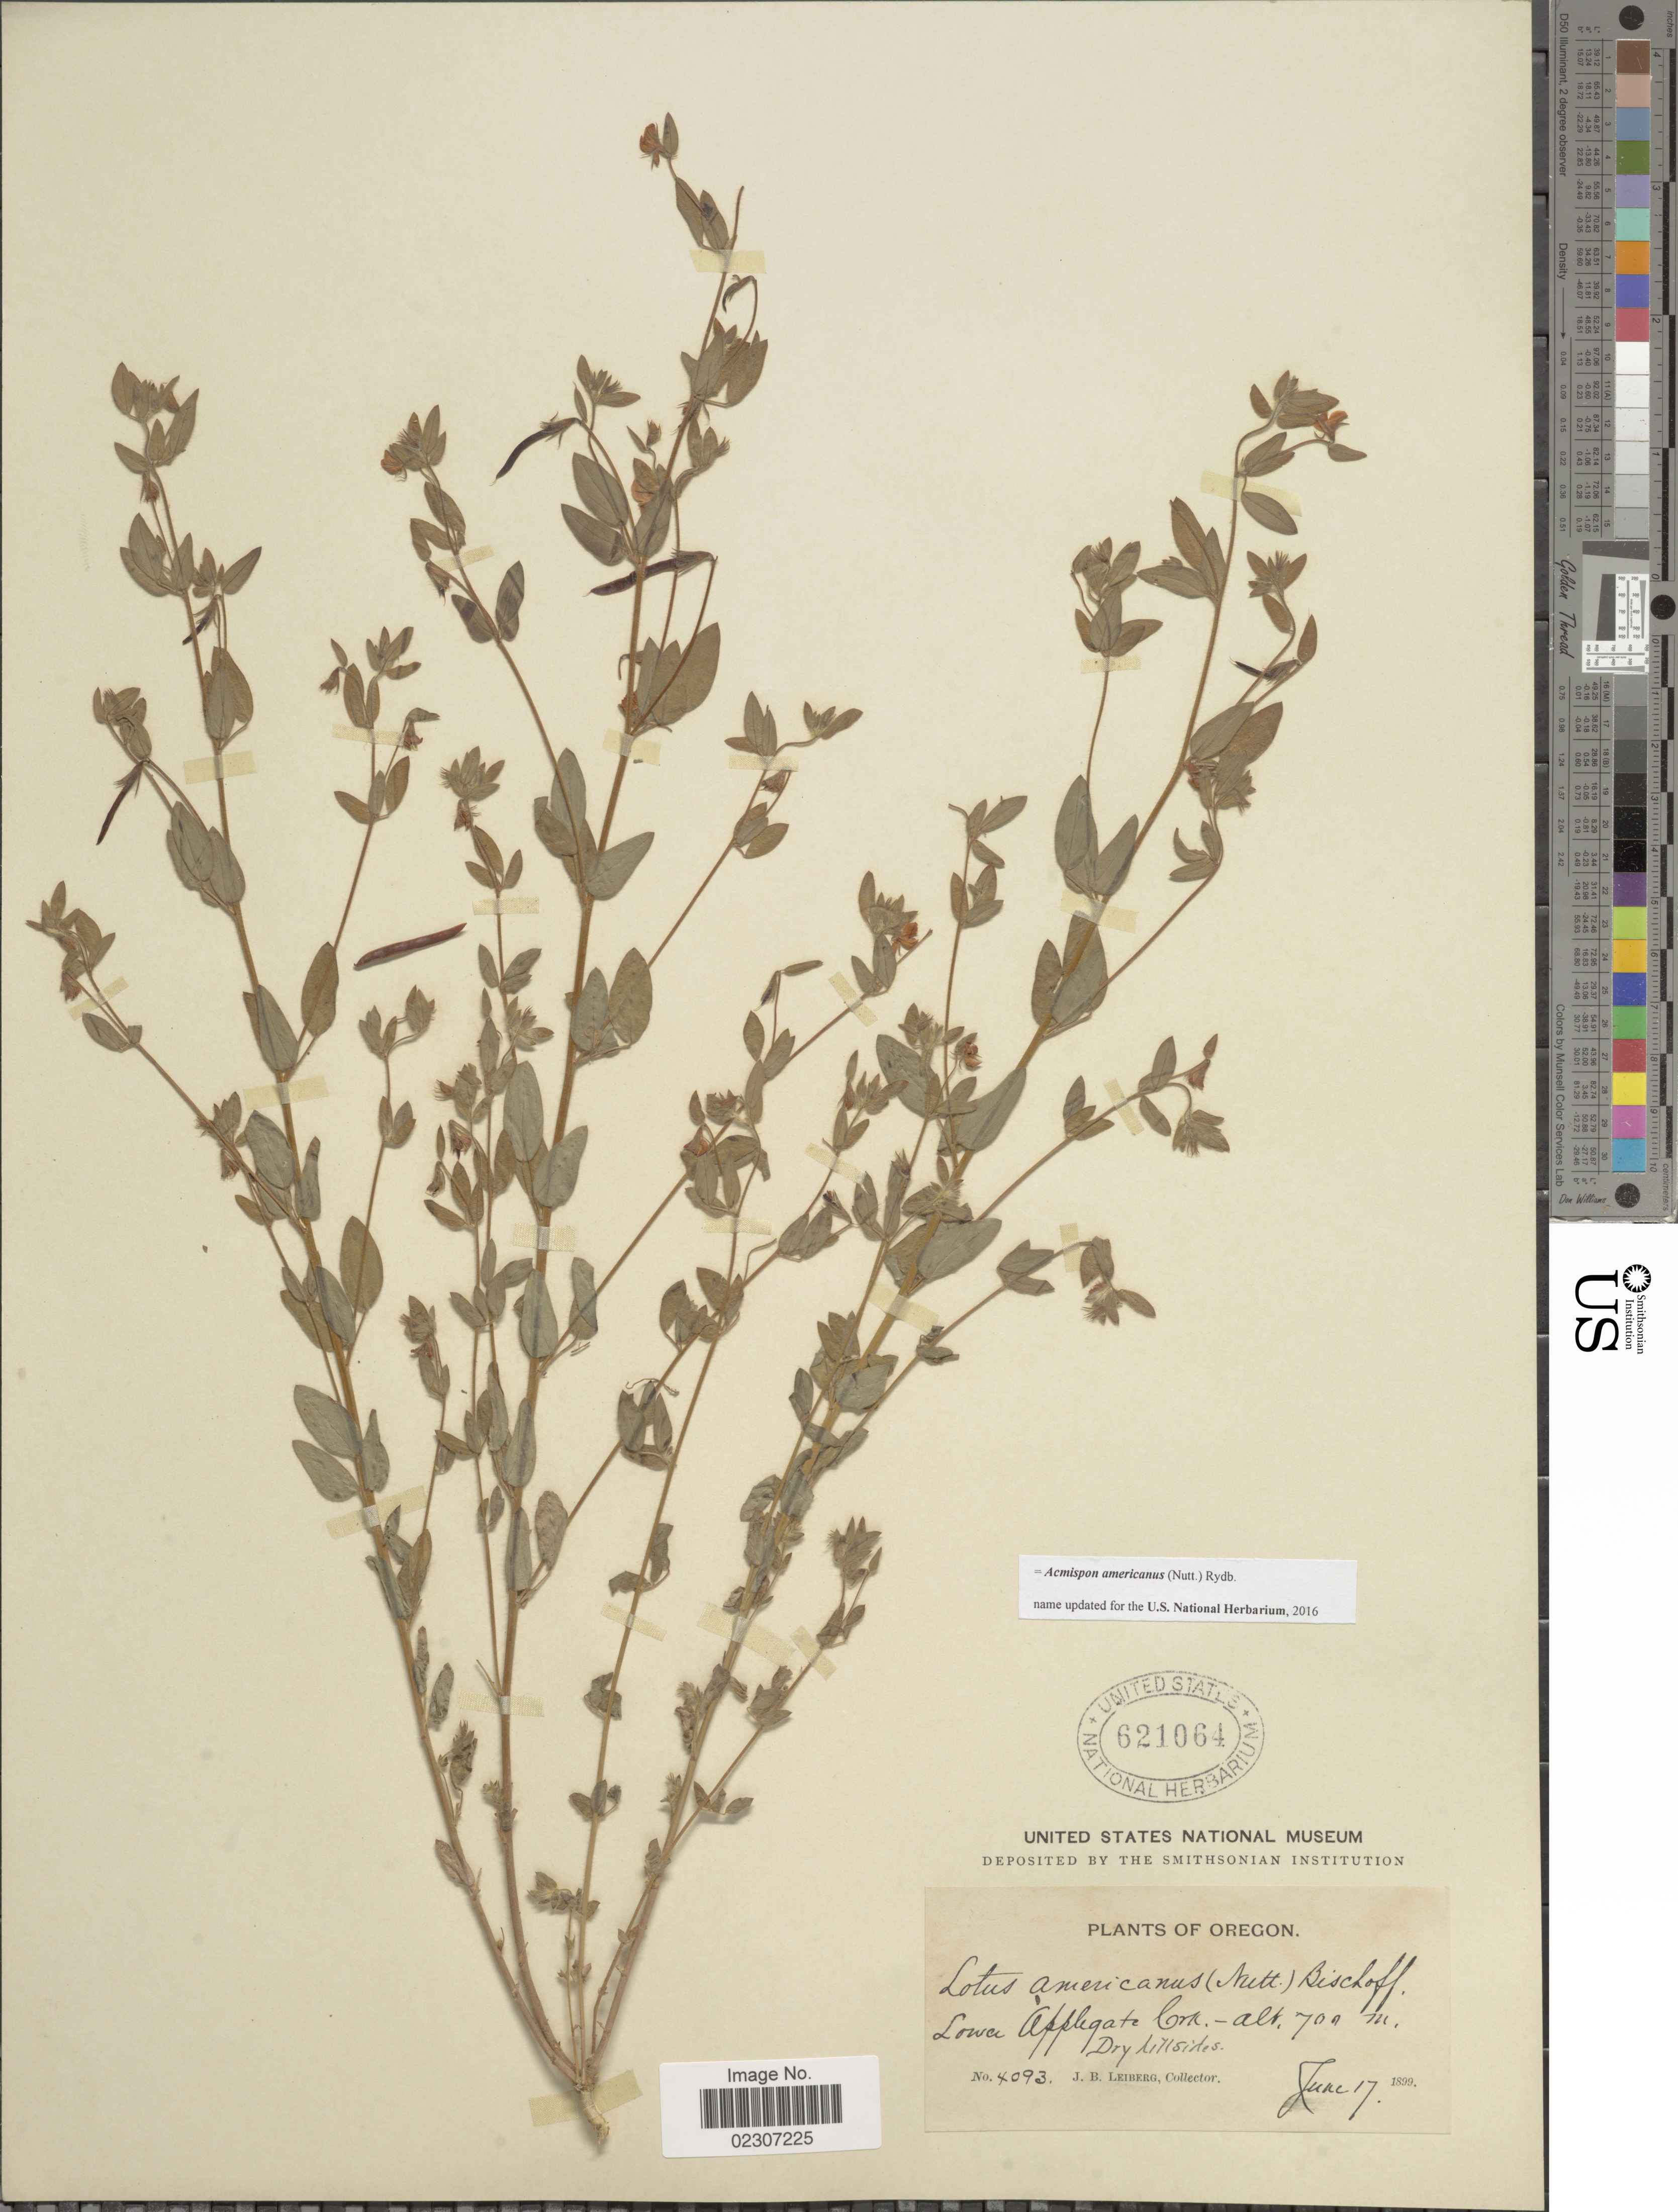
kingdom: Plantae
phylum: Tracheophyta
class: Magnoliopsida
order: Fabales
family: Fabaceae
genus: Acmispon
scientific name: Acmispon americanus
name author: (Nutt.) Rydb.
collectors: J. B. Leiberg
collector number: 4093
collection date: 1899-06-17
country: United States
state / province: Oregon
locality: Oregon, Lower Applegate Crk.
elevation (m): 700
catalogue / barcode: US 621064